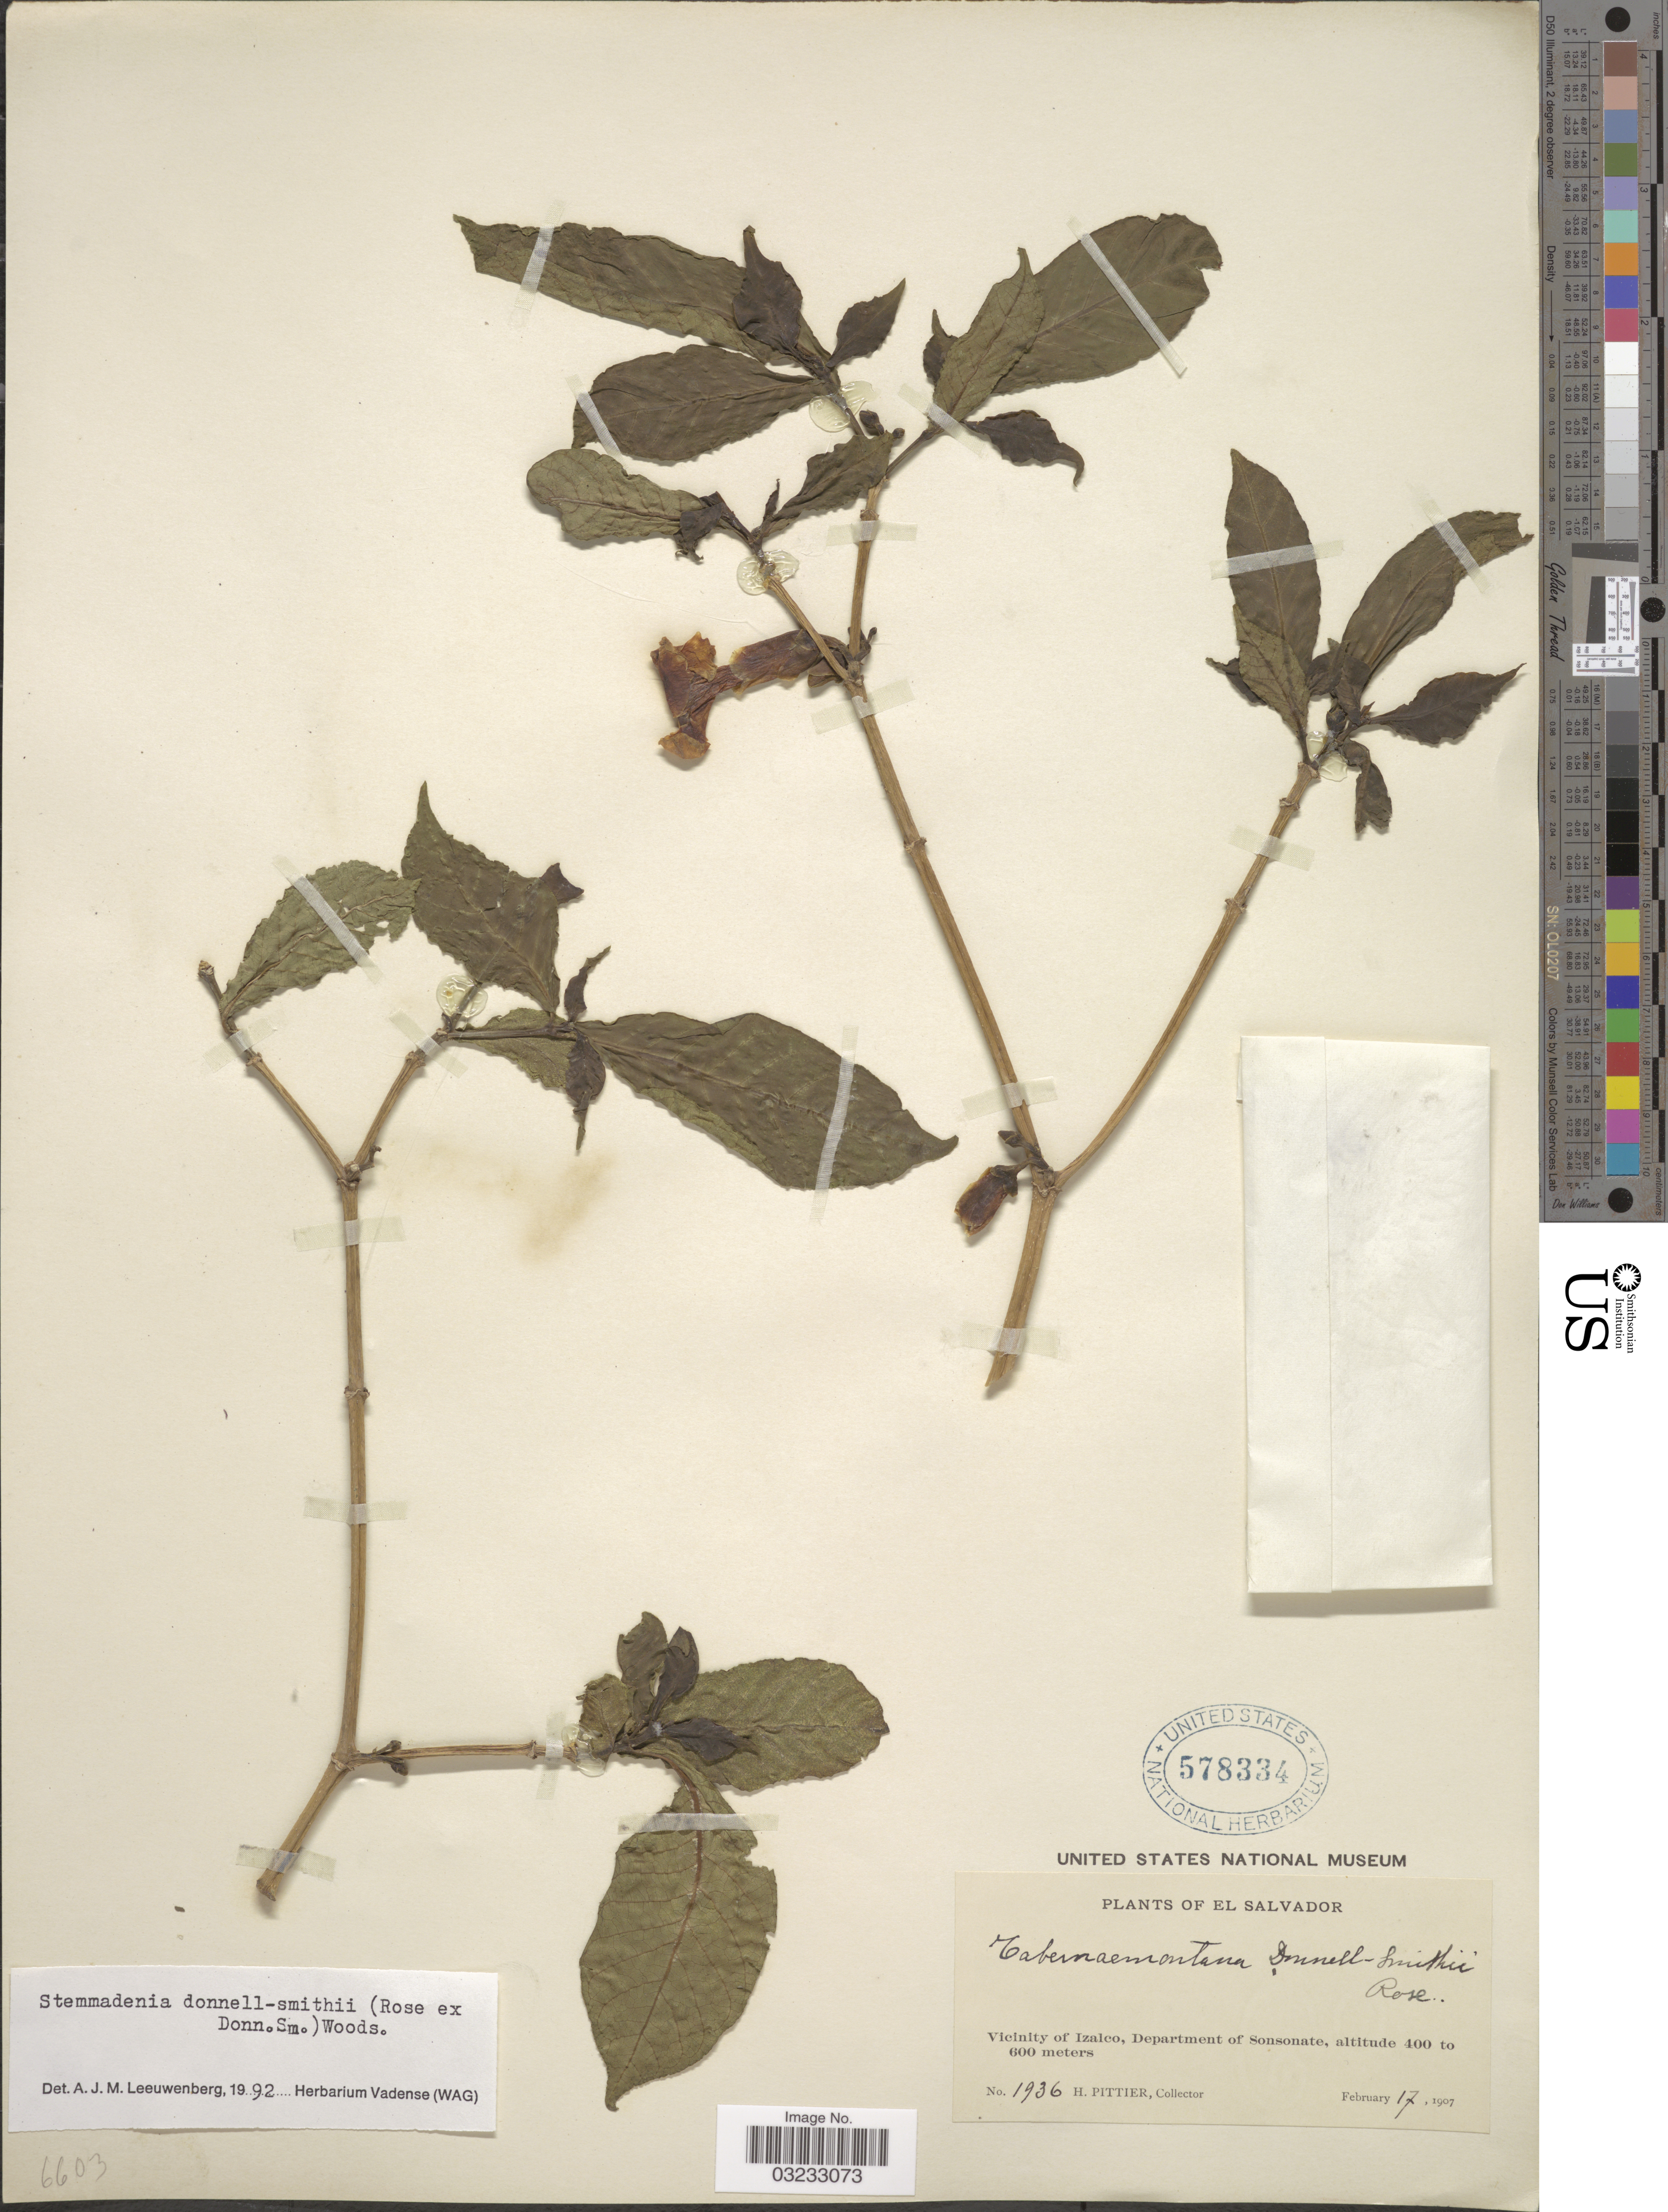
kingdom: Plantae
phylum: Tracheophyta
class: Magnoliopsida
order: Gentianales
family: Apocynaceae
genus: Stemmadenia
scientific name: Stemmadenia donnell-smithii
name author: (Rose ex Donn. Sm.) Woodson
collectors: H. F. Pittier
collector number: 1936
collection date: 1907-02-17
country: El Salvador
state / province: Sonsonate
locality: Vicinity of Izalco, Department of Sonsonate.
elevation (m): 400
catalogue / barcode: US 578334